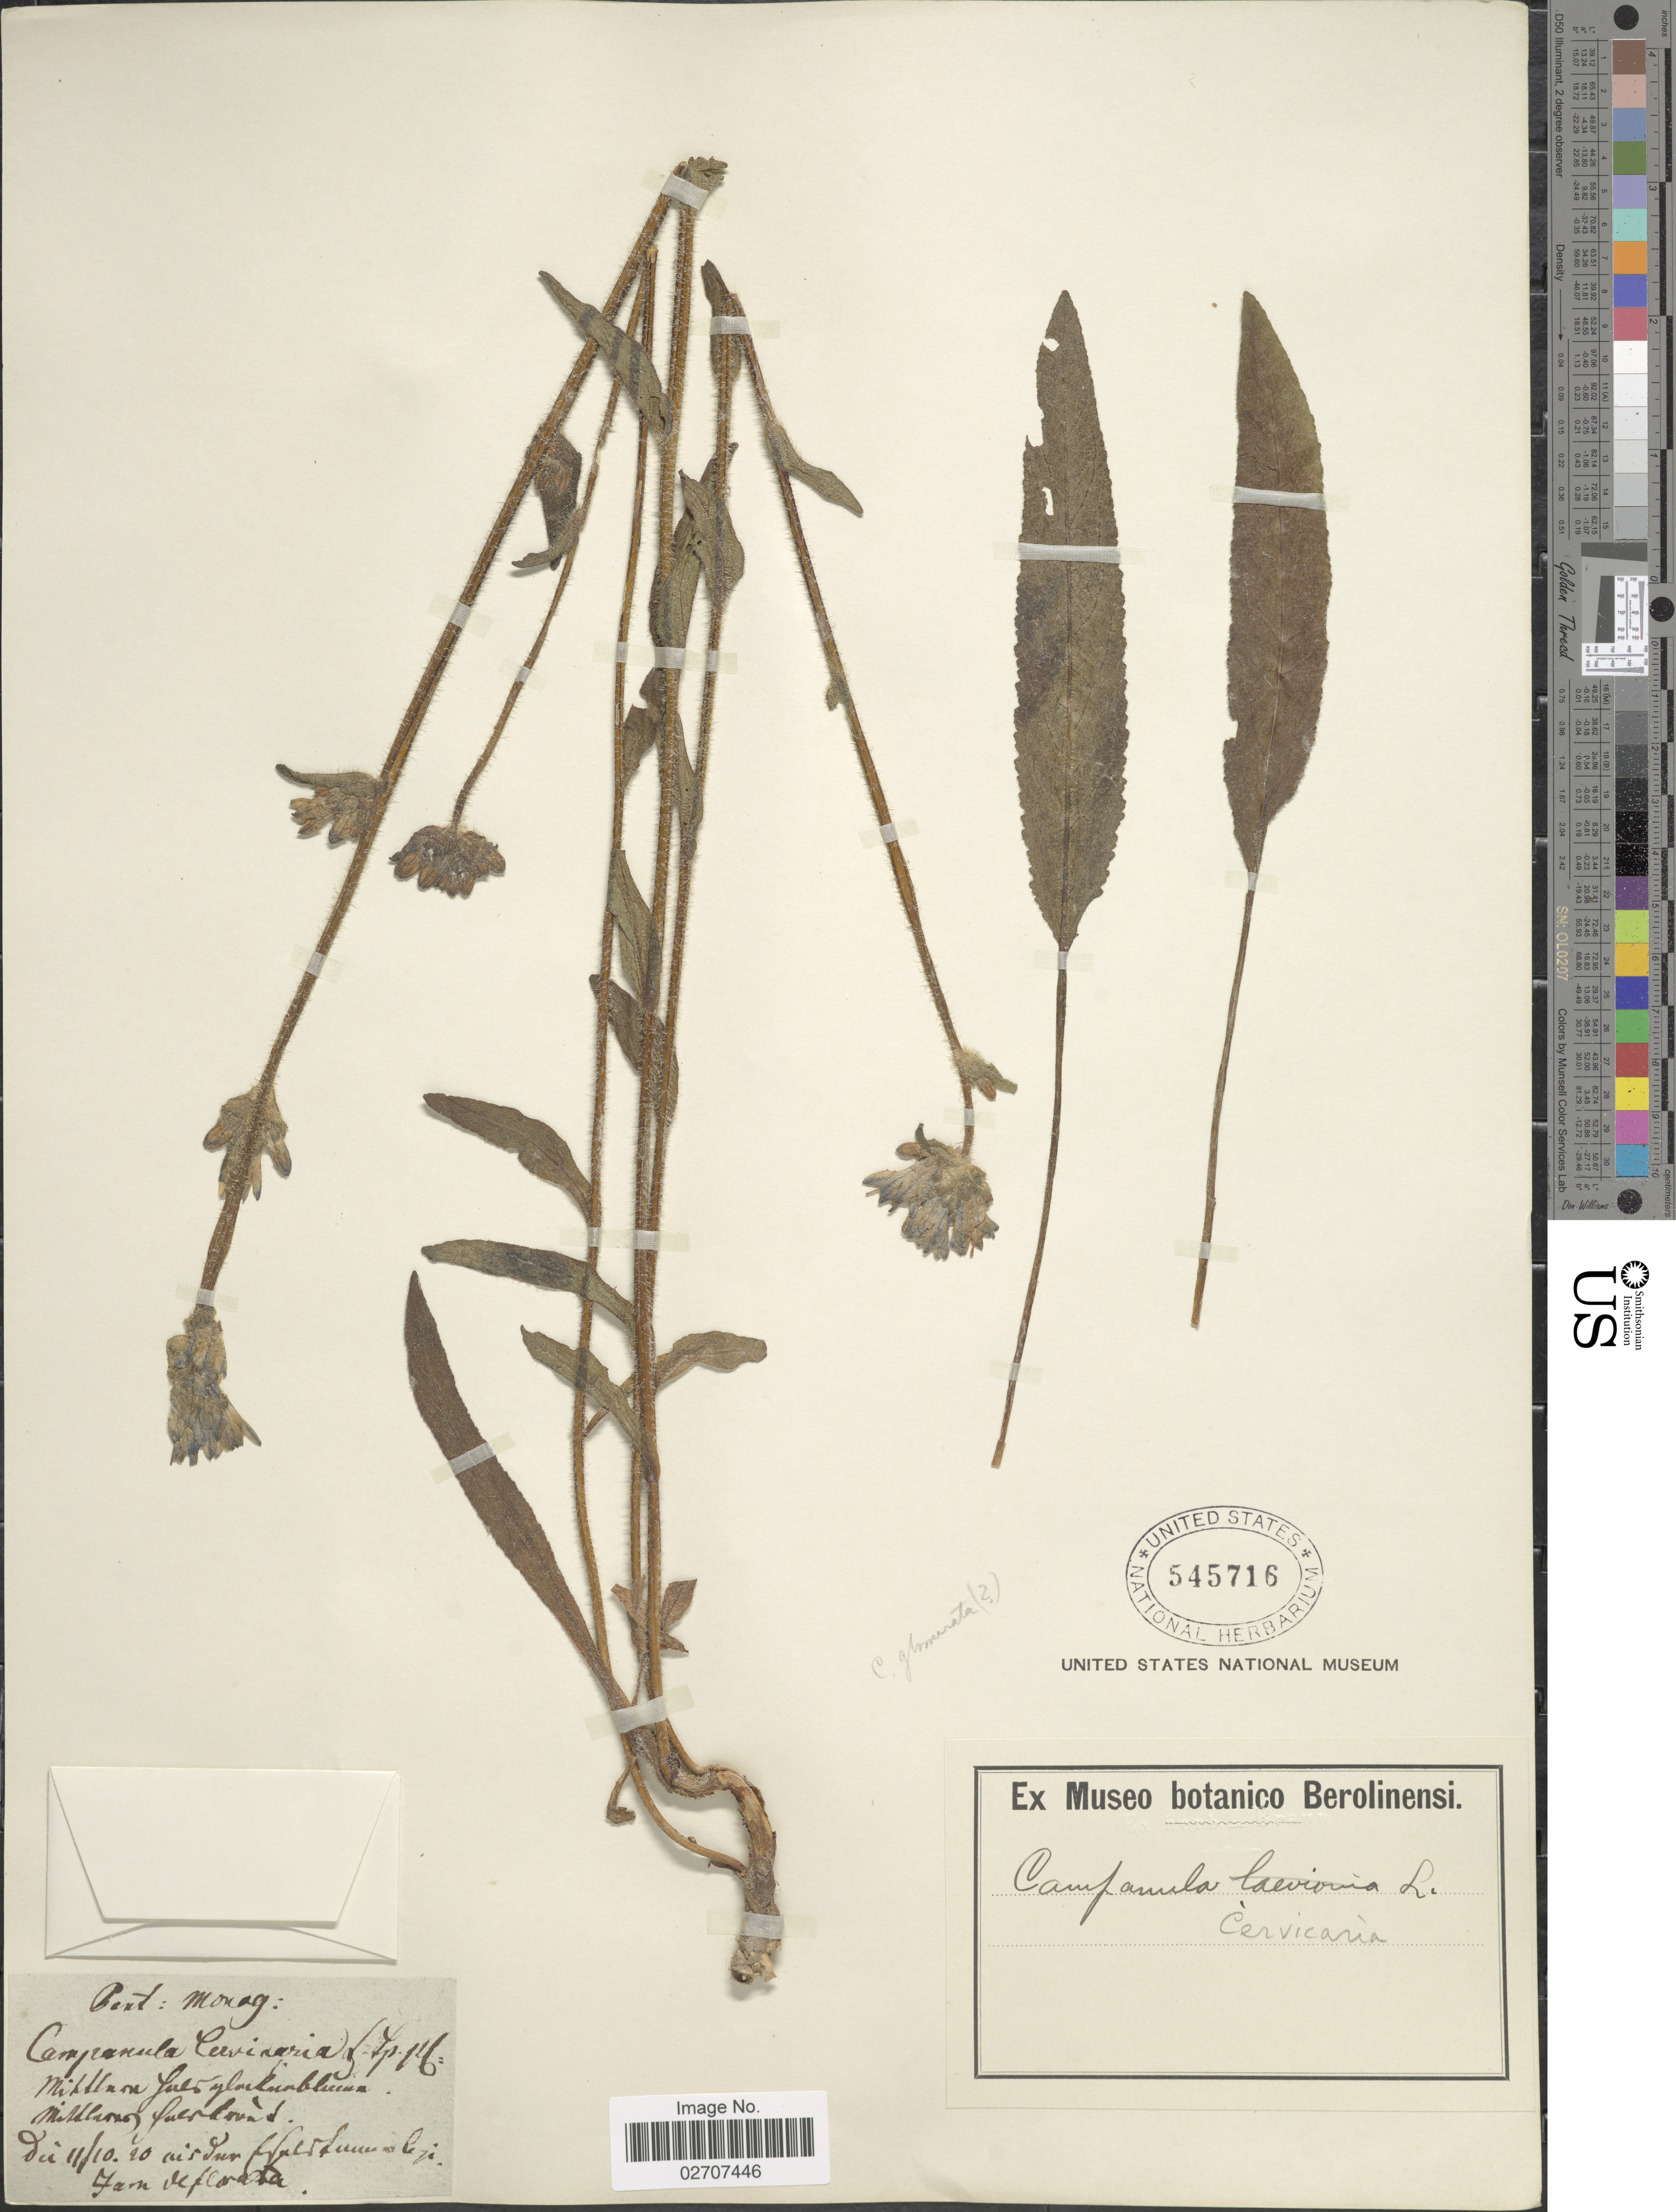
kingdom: Plantae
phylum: Tracheophyta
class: Magnoliopsida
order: Asterales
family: Campanulaceae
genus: Campanula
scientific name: Campanula cervicaria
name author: L.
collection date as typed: Transcribed d/m/y: 11/10/20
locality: Pent: Monag: Mittaran Juloylachiablacuna, Middleong Juldlava [interpreted]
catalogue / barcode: US 545716